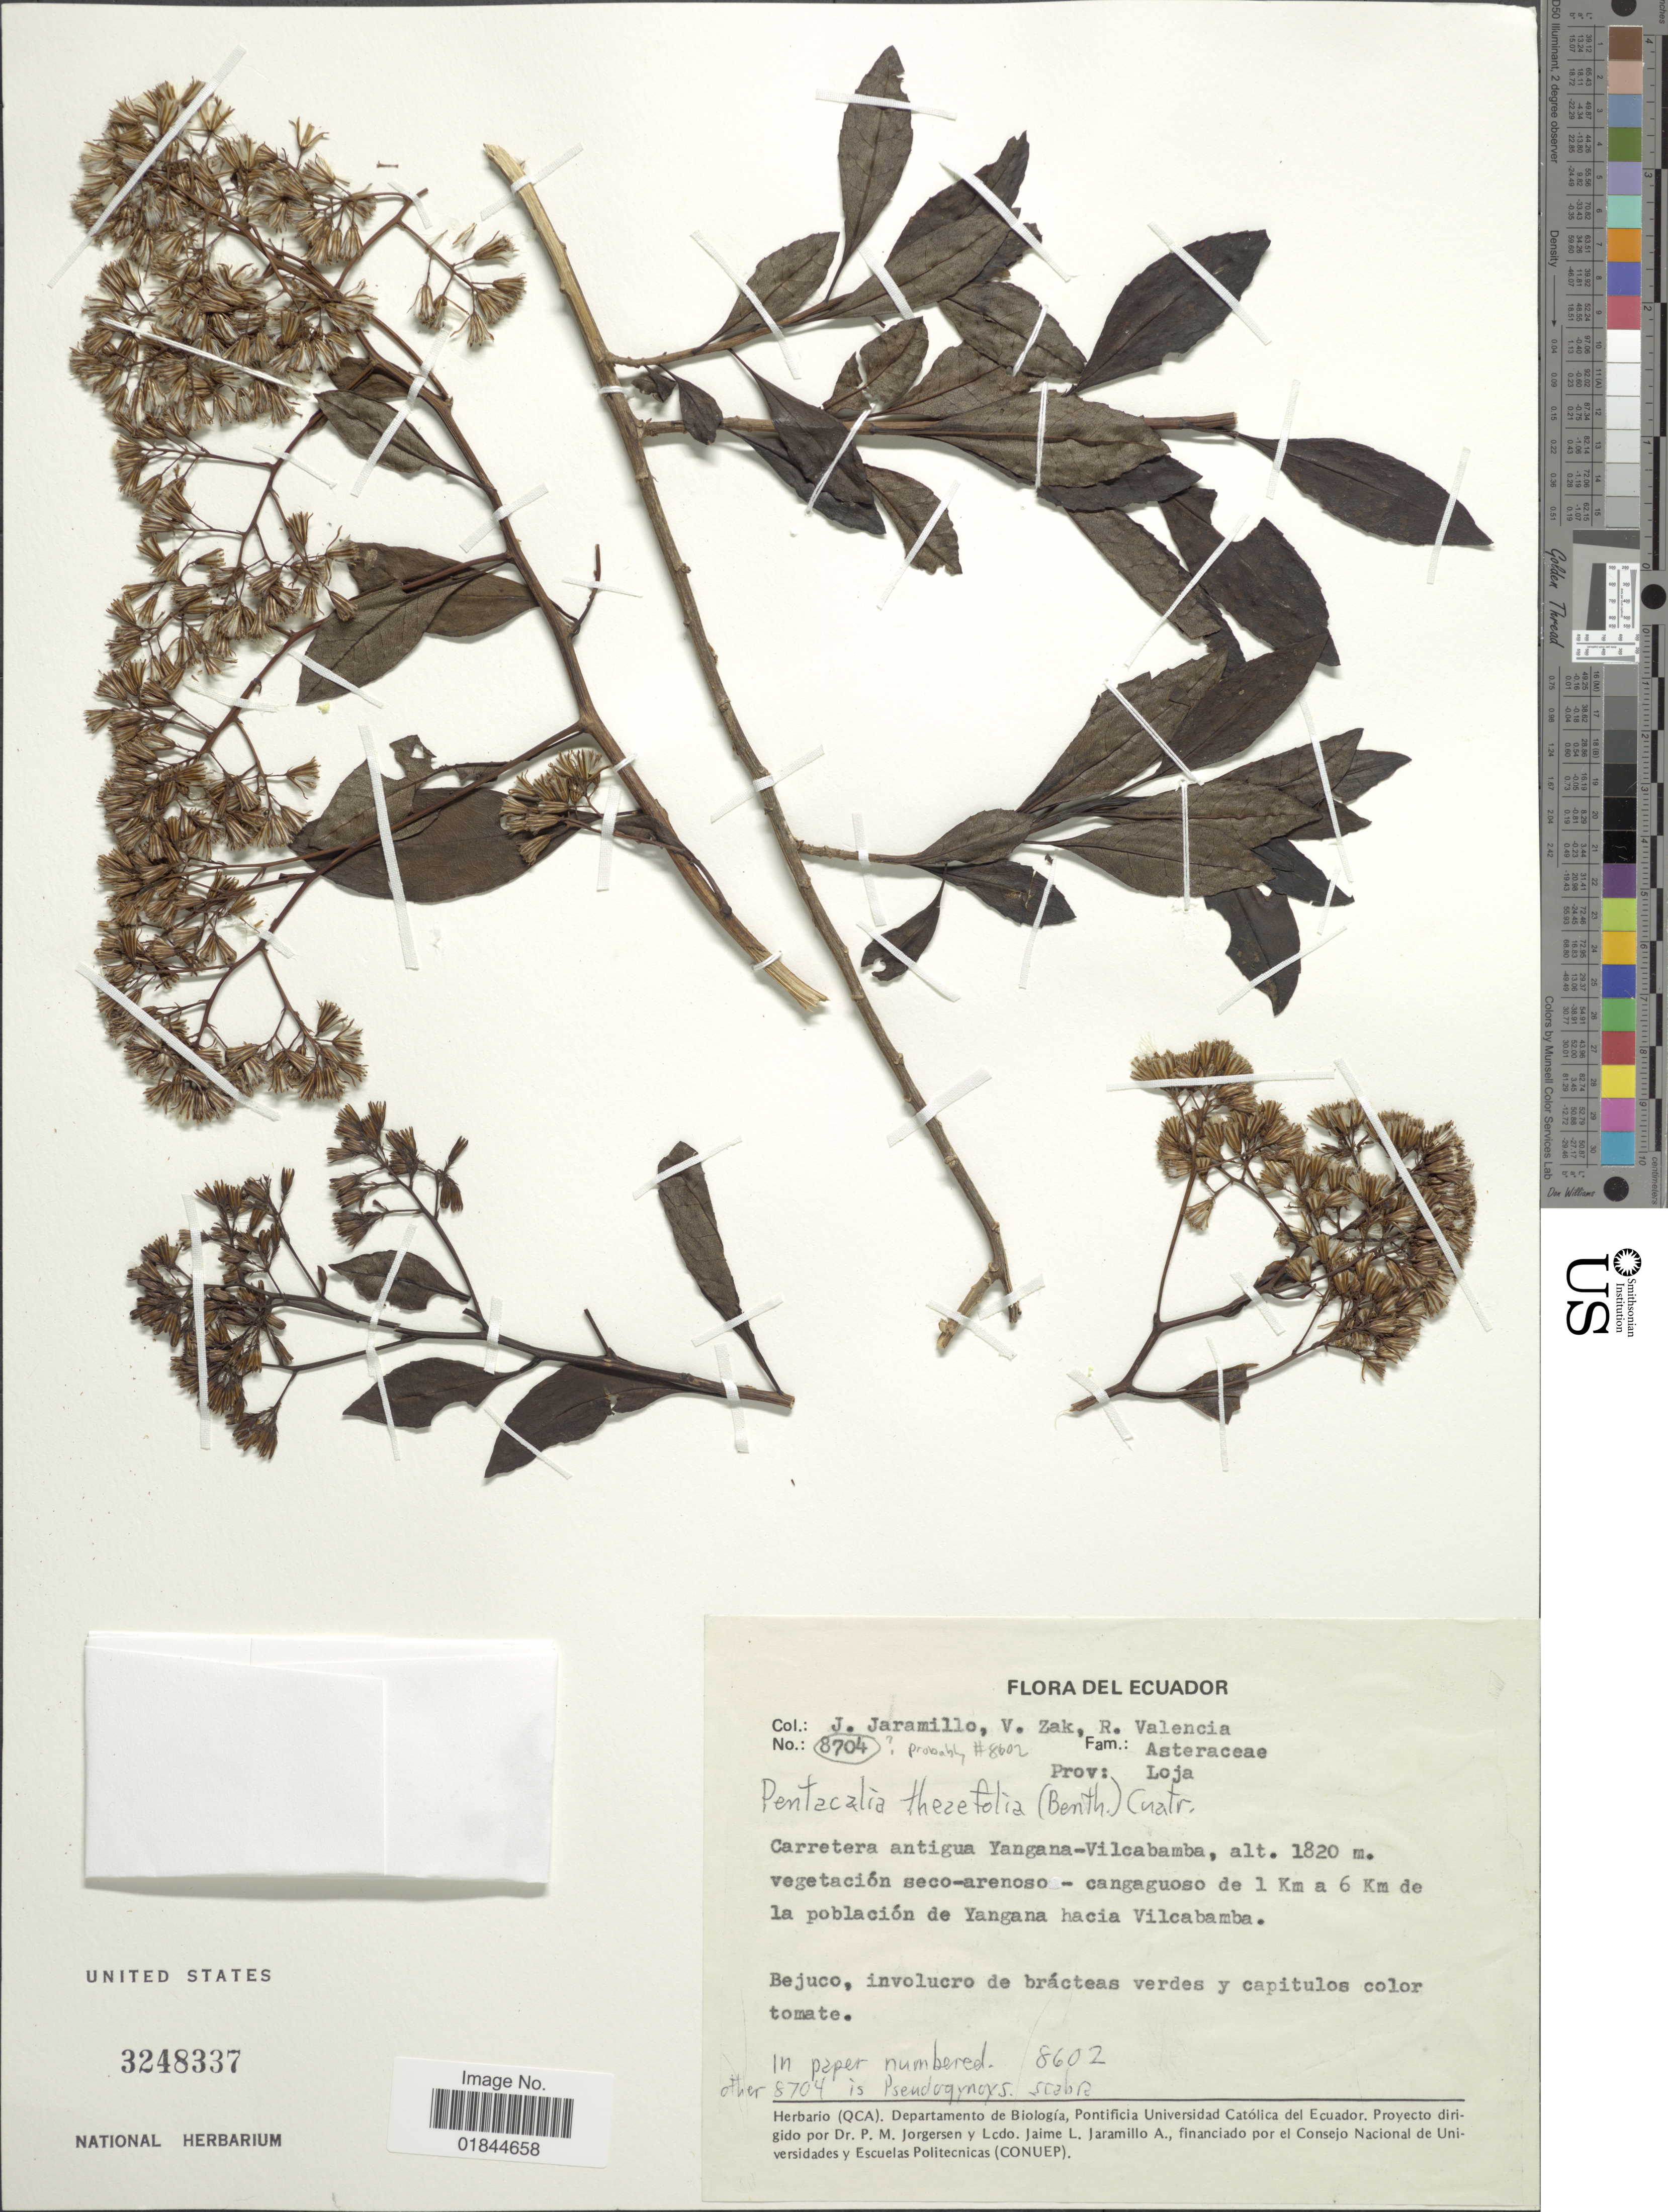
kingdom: Plantae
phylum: Tracheophyta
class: Magnoliopsida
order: Asterales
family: Asteraceae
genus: Pentacalia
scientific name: Pentacalia theifolia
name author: (Benth.) Cuatrec.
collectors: J. Jaramillo, V. Zak & R. Valencia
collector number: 8704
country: Ecuador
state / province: Loja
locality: Carretera antigua Yangana-Vilcabamba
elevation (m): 1820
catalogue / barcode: US 3248337